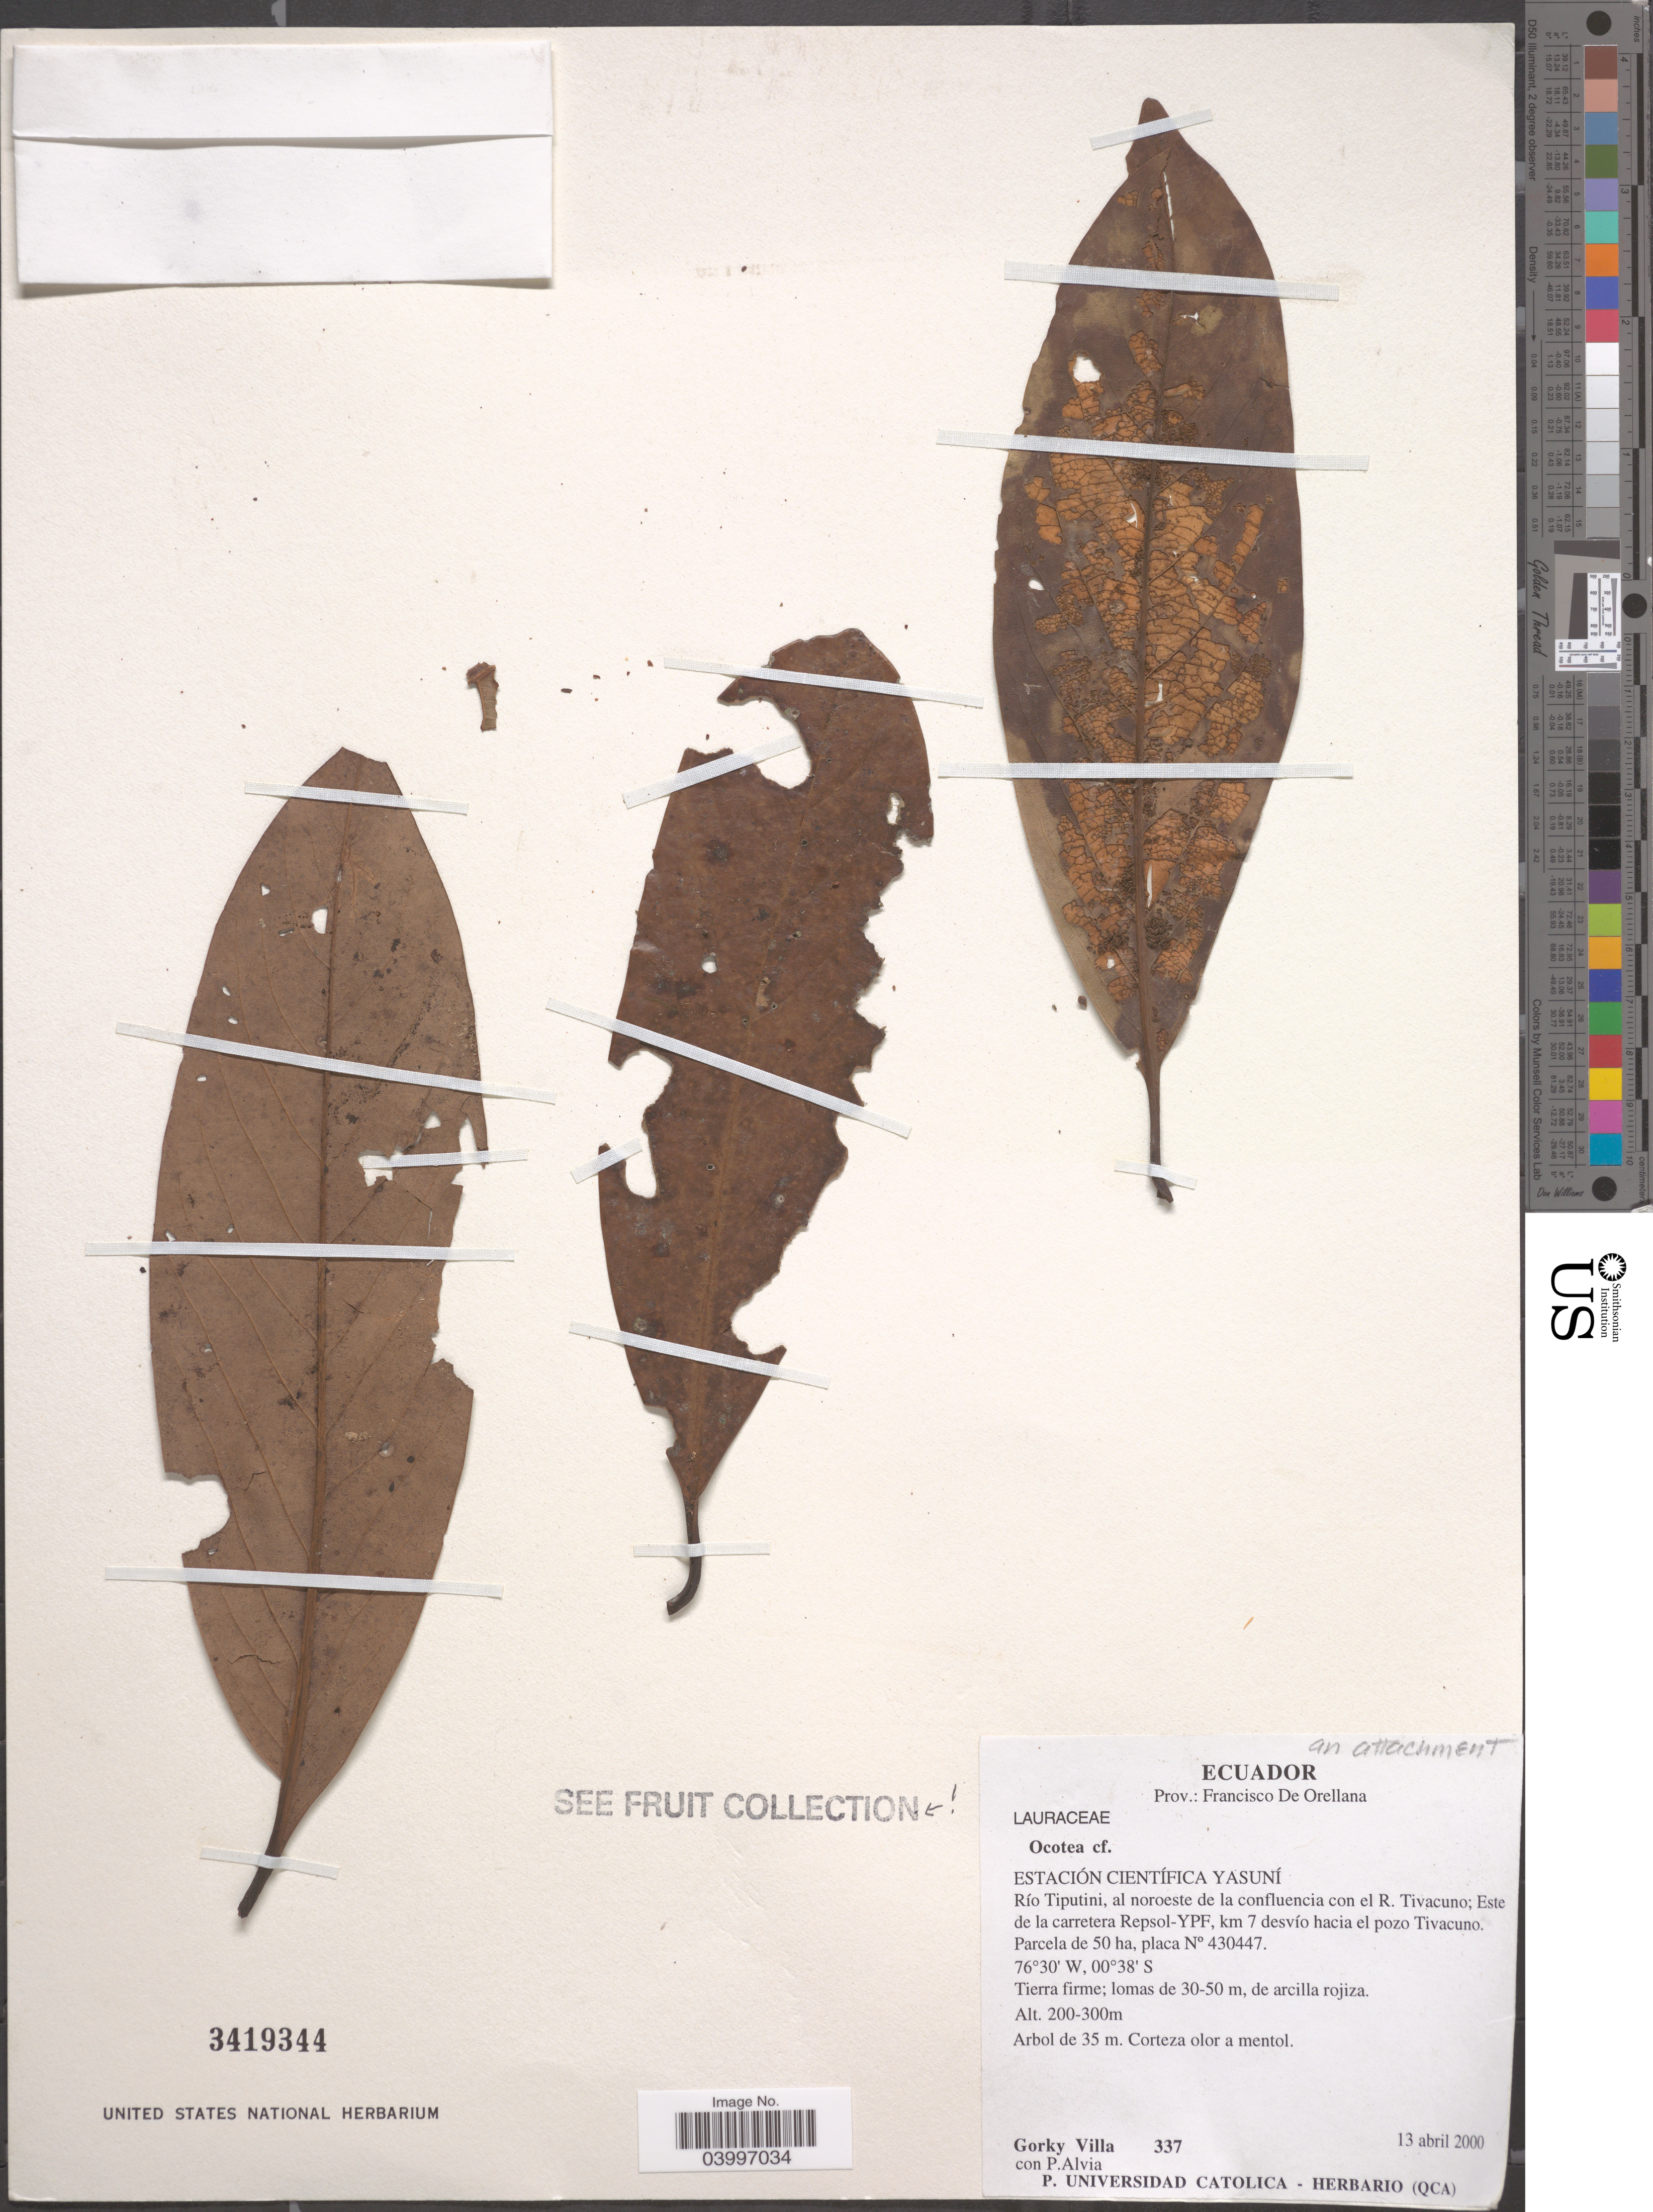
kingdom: Plantae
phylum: Tracheophyta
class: Magnoliopsida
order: Laurales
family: Lauraceae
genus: Ocotea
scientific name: Ocotea sp.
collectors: G. Villa & P. Alvia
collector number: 337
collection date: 2000-04-13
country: Ecuador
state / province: Orellana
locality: Estación Científica Yasuní. Río Tiputini, al noroeste de la confluencia con el R. Tivacuno; Este de la carretera Respol-YPF, km 7 desvío hacia el pozo Tivacuno.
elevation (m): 200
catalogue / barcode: US 3419344